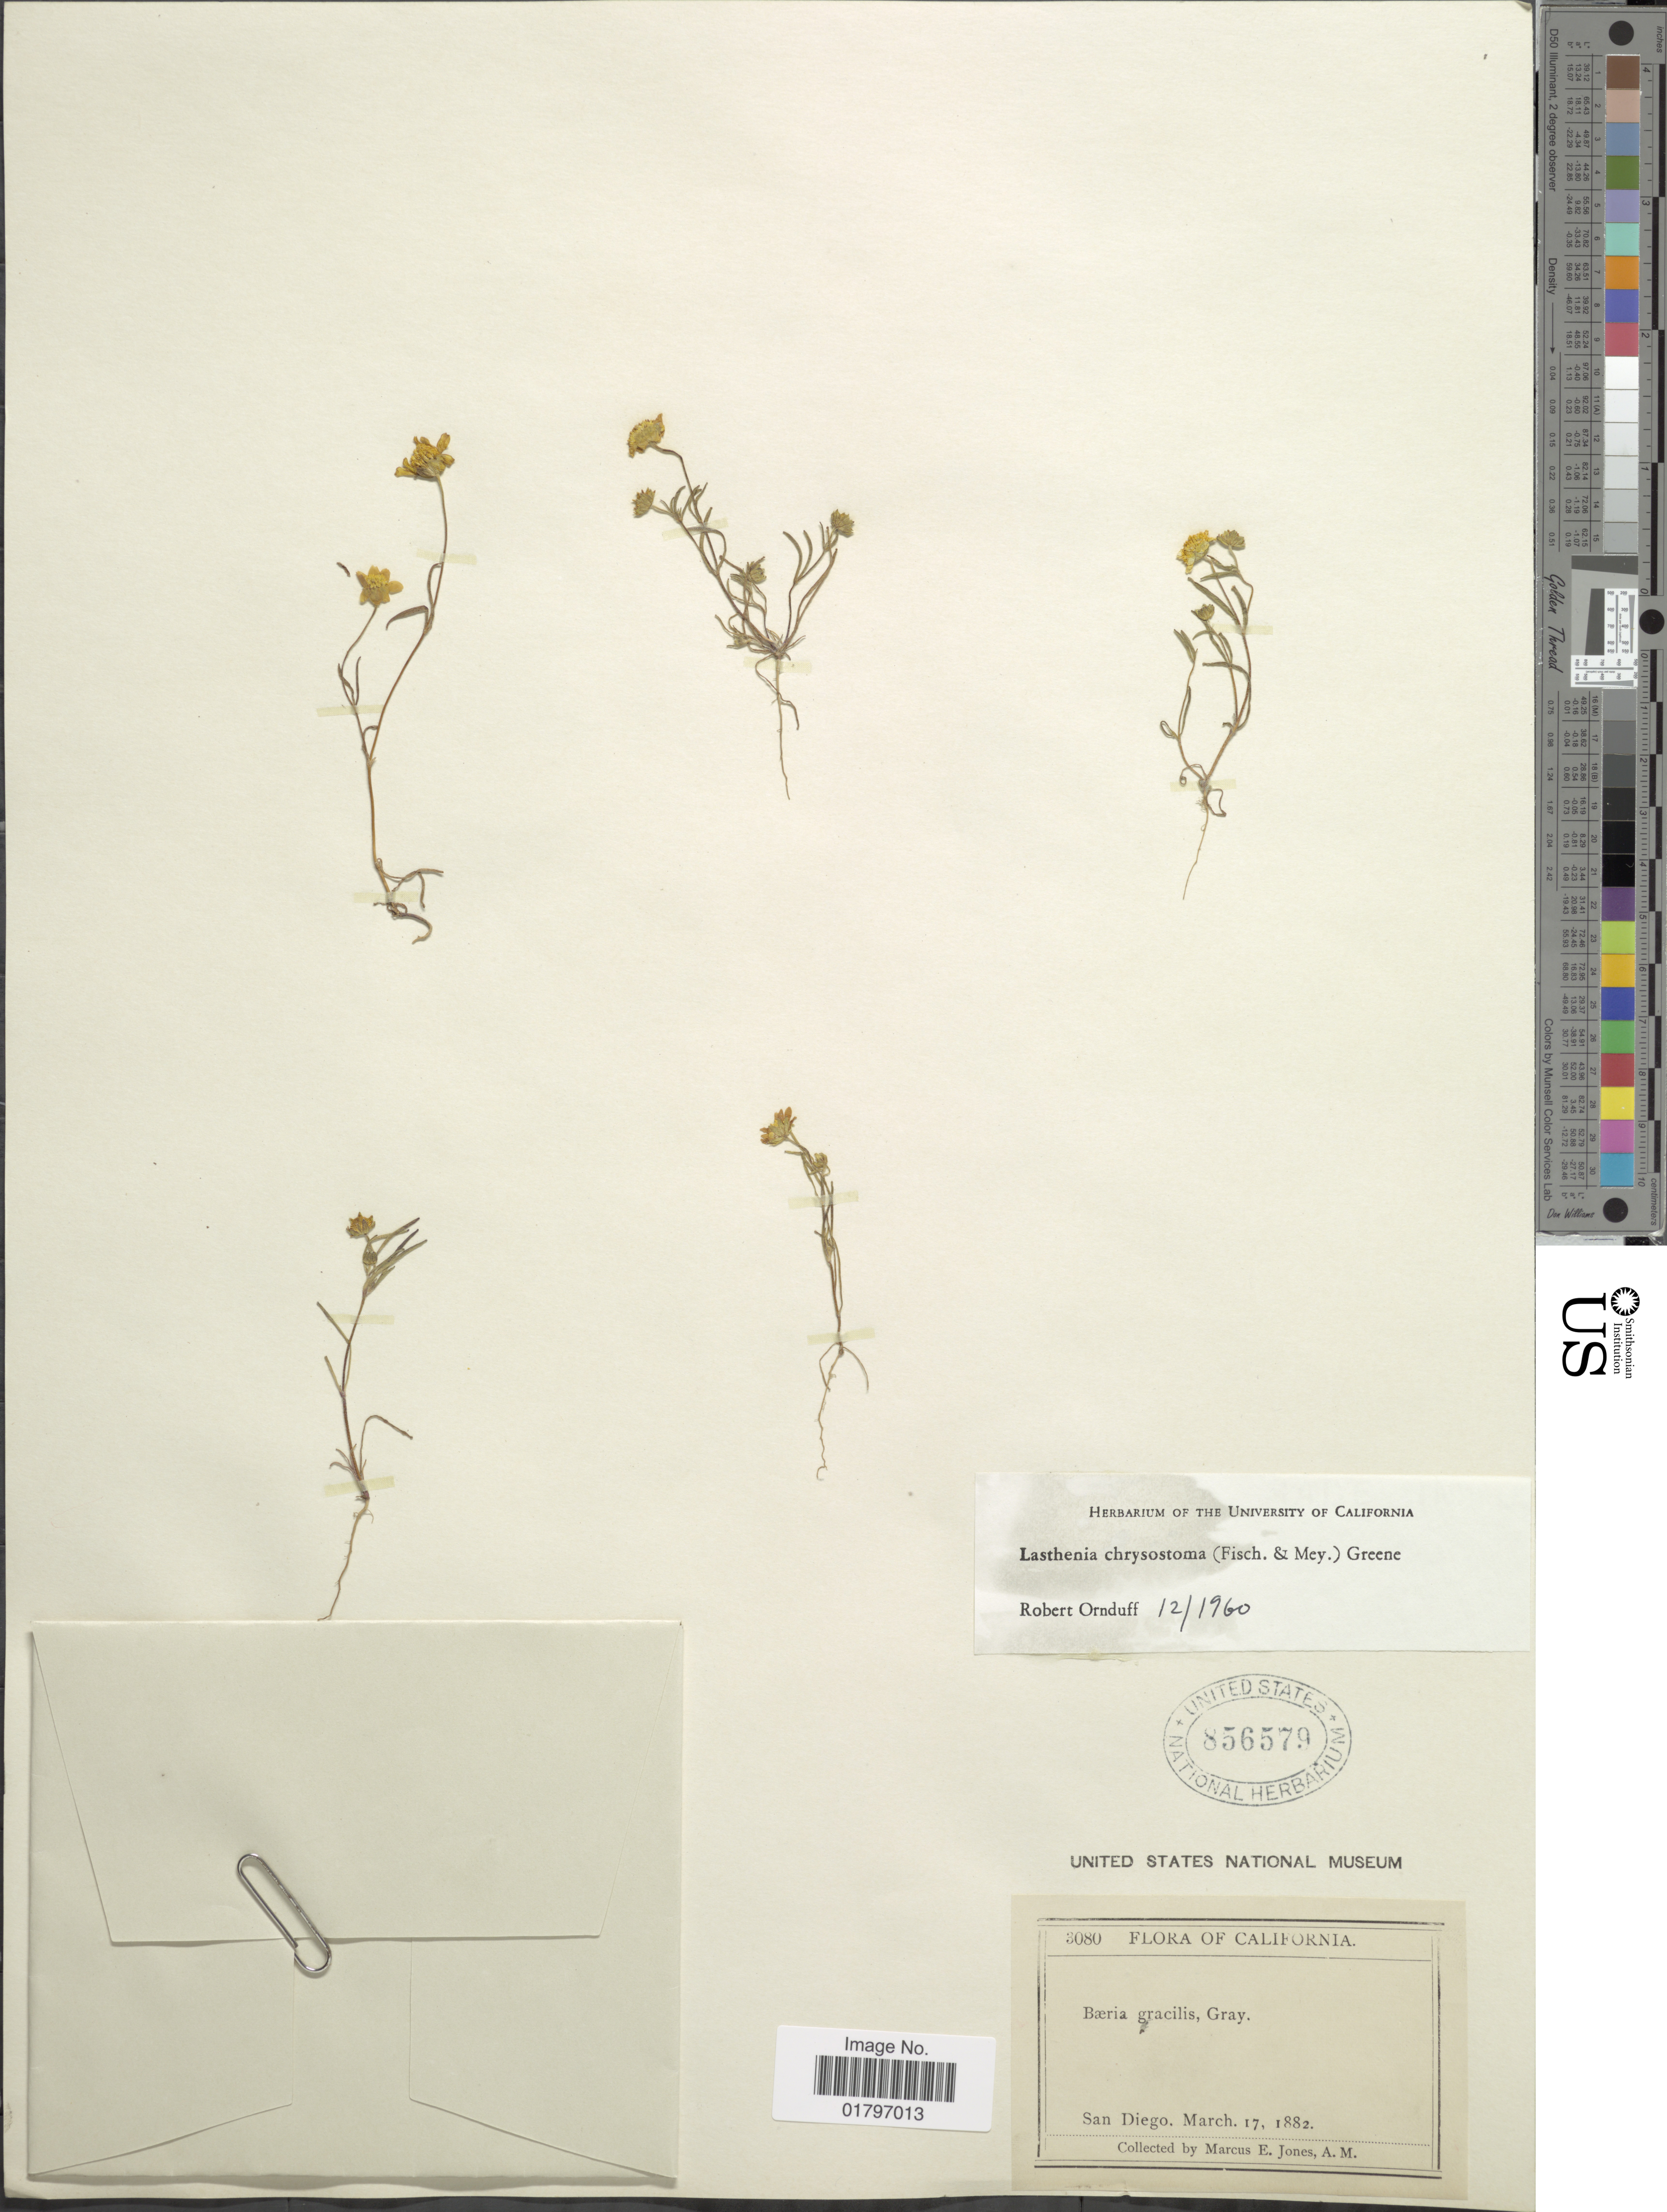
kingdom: Plantae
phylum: Tracheophyta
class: Magnoliopsida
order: Asterales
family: Asteraceae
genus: Lasthenia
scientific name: Lasthenia chrysostoma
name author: (Fisch. & C.A. Mey.) Greene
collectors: M. E. Jones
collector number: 3080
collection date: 1882-03-17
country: United States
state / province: California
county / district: San Diego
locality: San Diego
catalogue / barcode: US 856579